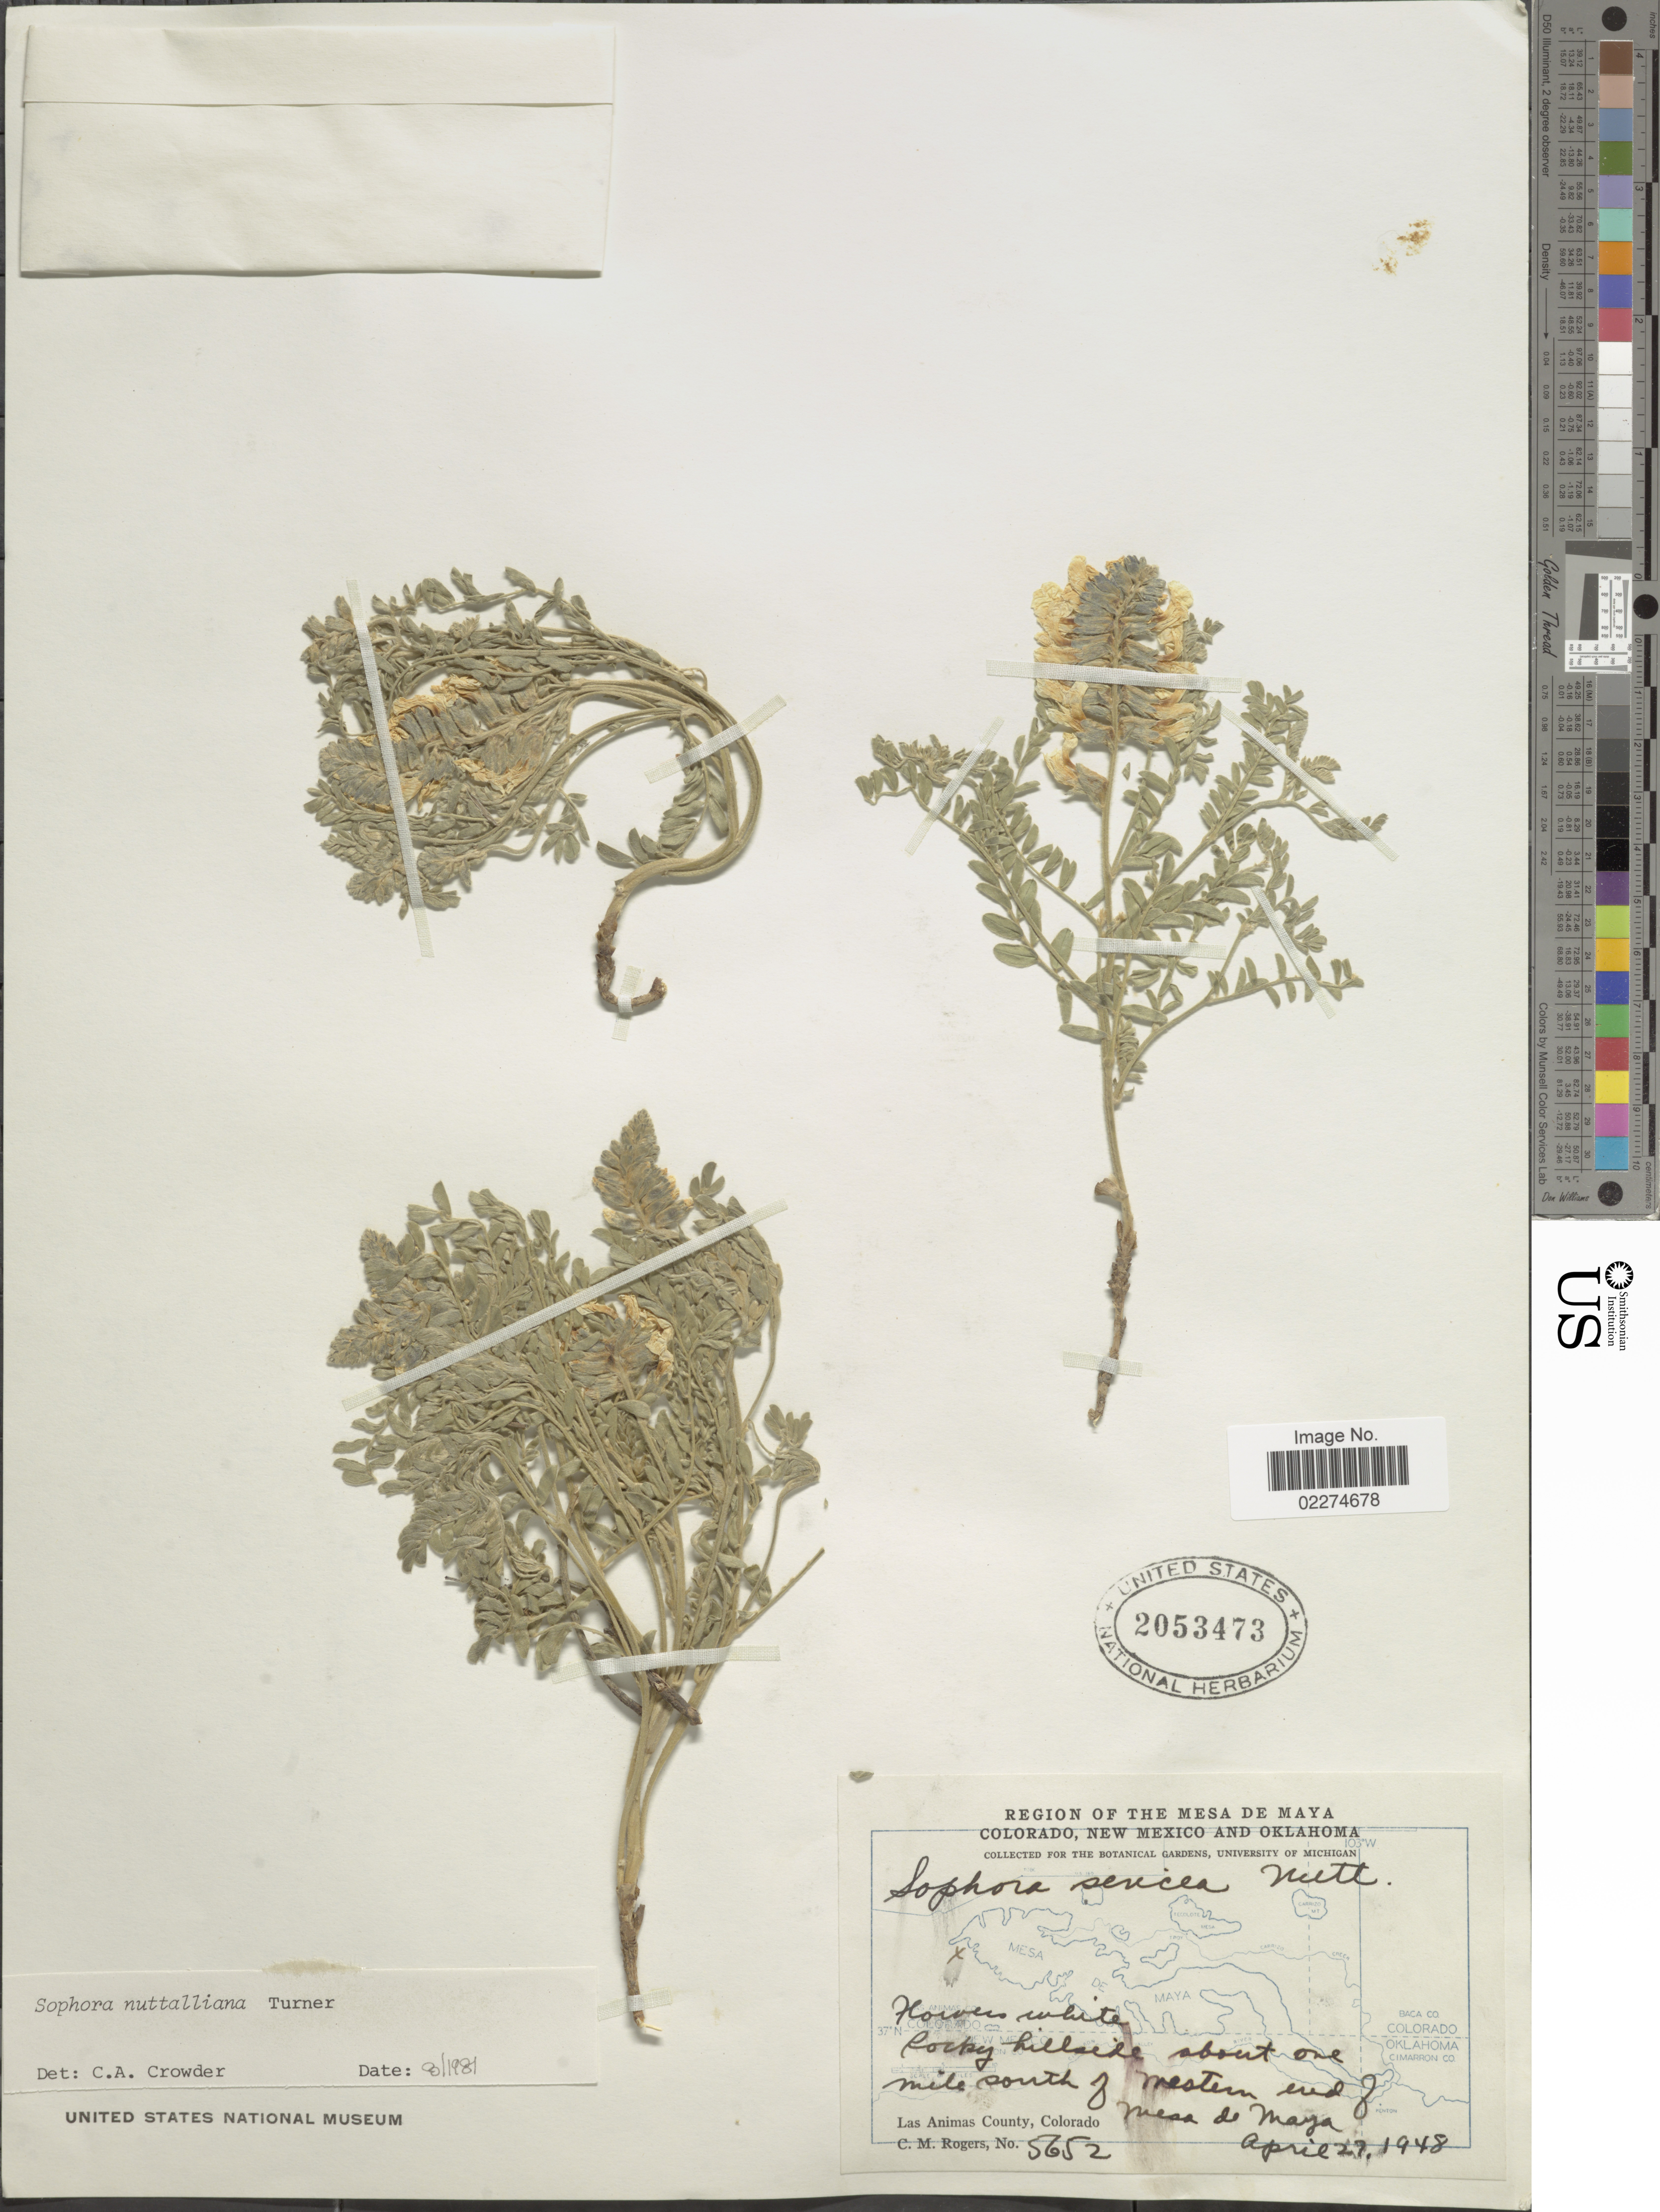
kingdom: Plantae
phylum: Tracheophyta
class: Magnoliopsida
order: Fabales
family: Fabaceae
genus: Sophora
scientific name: Sophora nuttalliana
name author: B.L. Turner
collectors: C. M. Rogers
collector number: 5652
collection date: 1948-04-27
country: United States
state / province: Colorado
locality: The Mesa de Maya Colorado, Rocky hillside about one mile south of western end of mesa de Maya, las Animas County, Colorado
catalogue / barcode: US 2053473